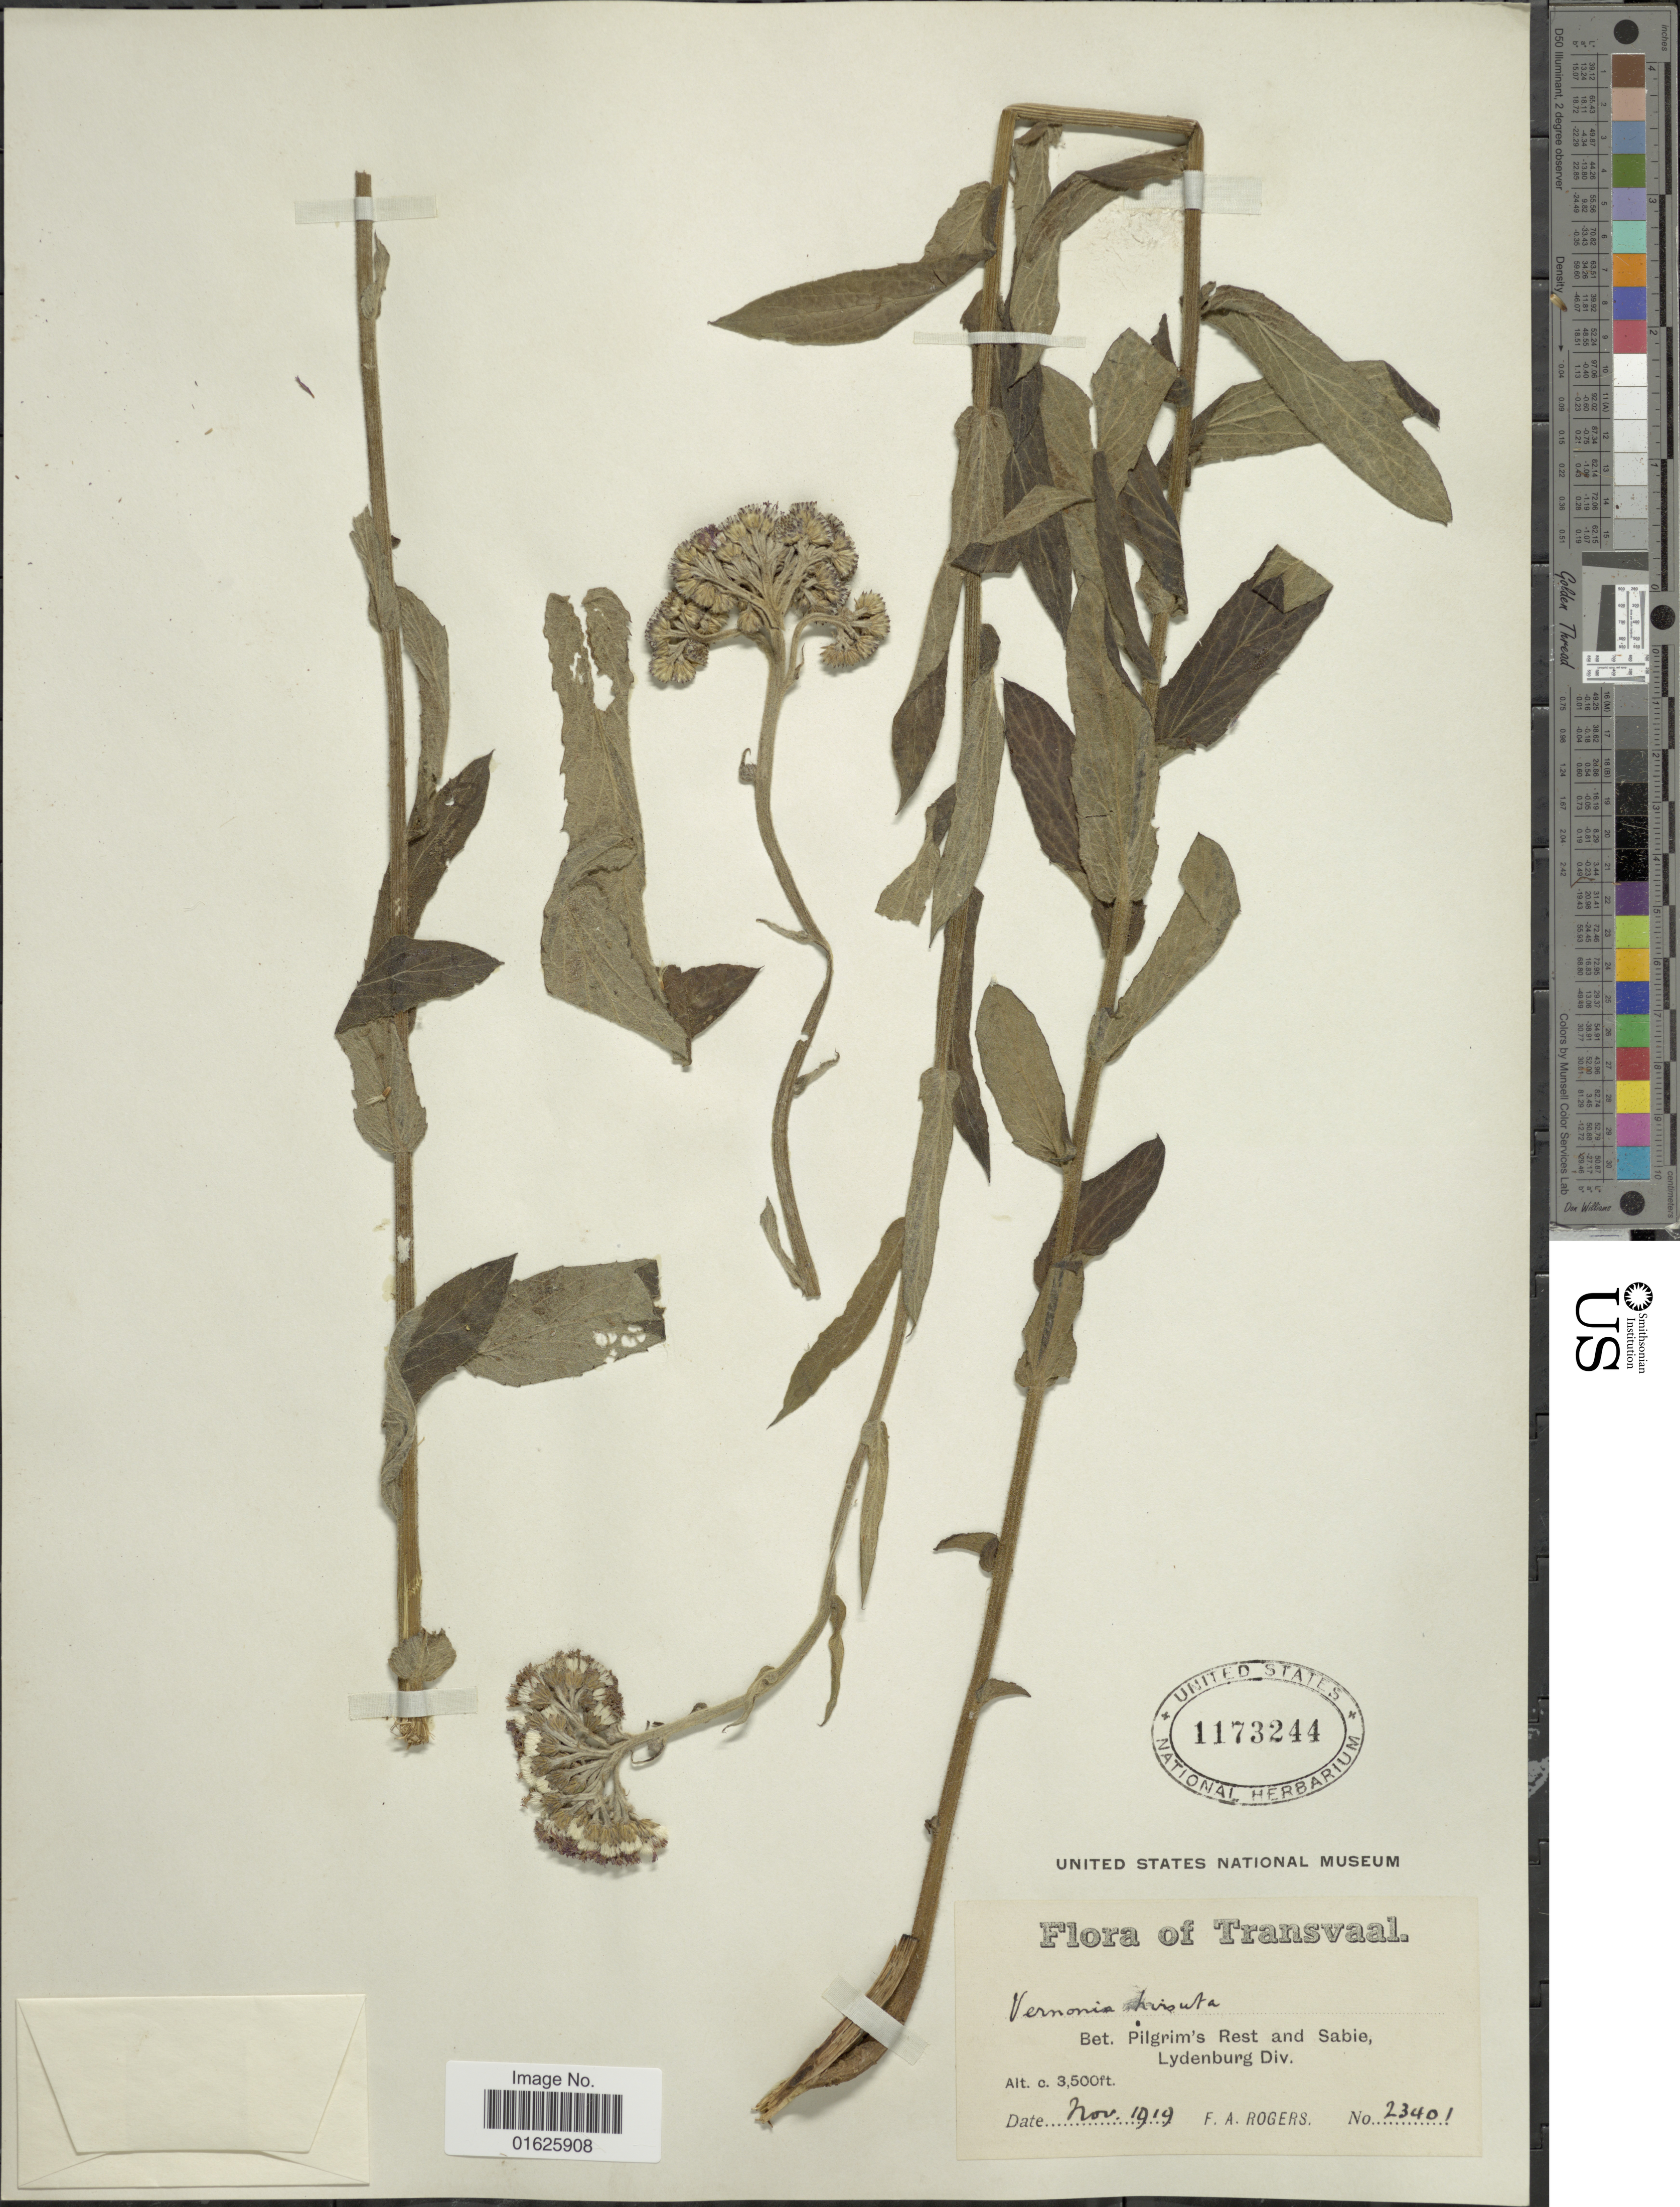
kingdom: Plantae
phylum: Tracheophyta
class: Magnoliopsida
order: Asterales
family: Asteraceae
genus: Hilliardiella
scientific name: Hilliardiella hirsuta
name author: (DC.) H. Rob.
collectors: F. A. Rogers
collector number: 23401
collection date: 1919-11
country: South Africa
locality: Transvaal, Bet. Pilgrim's Rest and Sabie, Lydenburg Div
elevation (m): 1067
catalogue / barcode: US 1173244